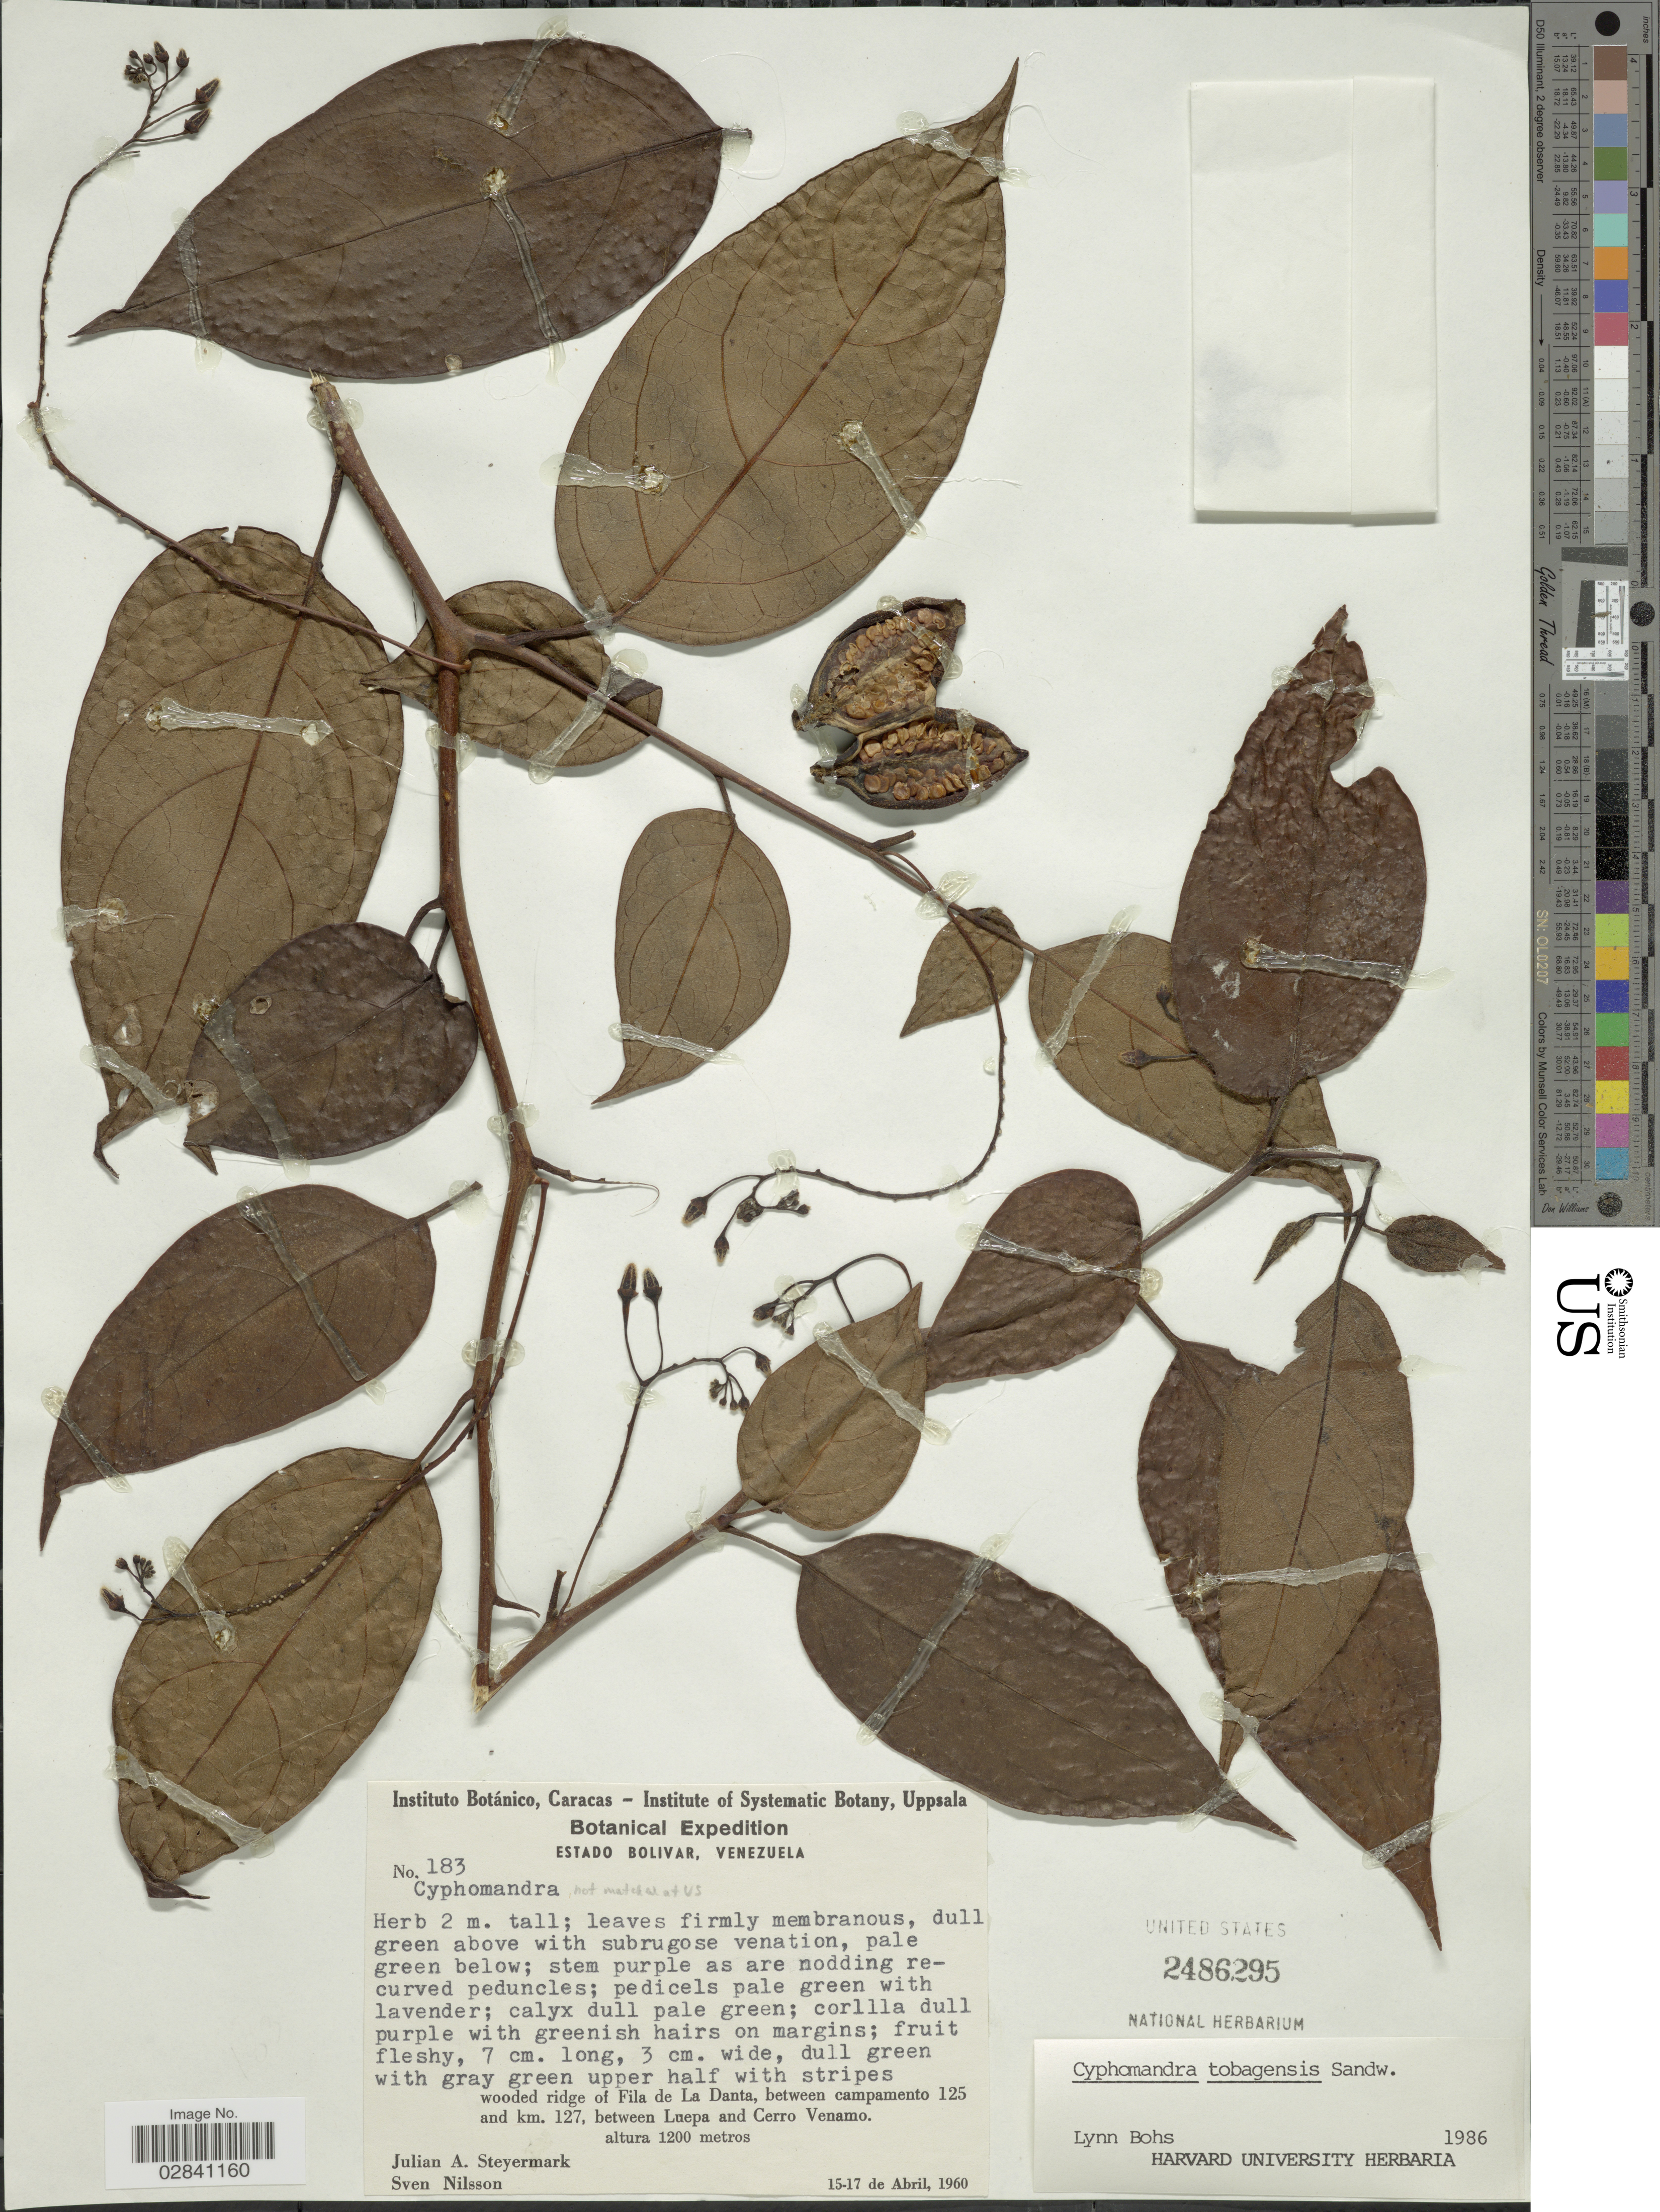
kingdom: Plantae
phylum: Tracheophyta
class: Magnoliopsida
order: Solanales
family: Solanaceae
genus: Cyphomandra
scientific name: Cyphomandra tobagensis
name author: Sandwith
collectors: J. Steyermark & Sv. Nilsson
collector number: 183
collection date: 1960-04-15/1960-04-17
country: Venezuela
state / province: Bolivar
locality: Wooded ridge of Fila de La Danta, between campamento 125 and km. 127, between Luepa and Cerro Venamo.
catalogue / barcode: US 2486295